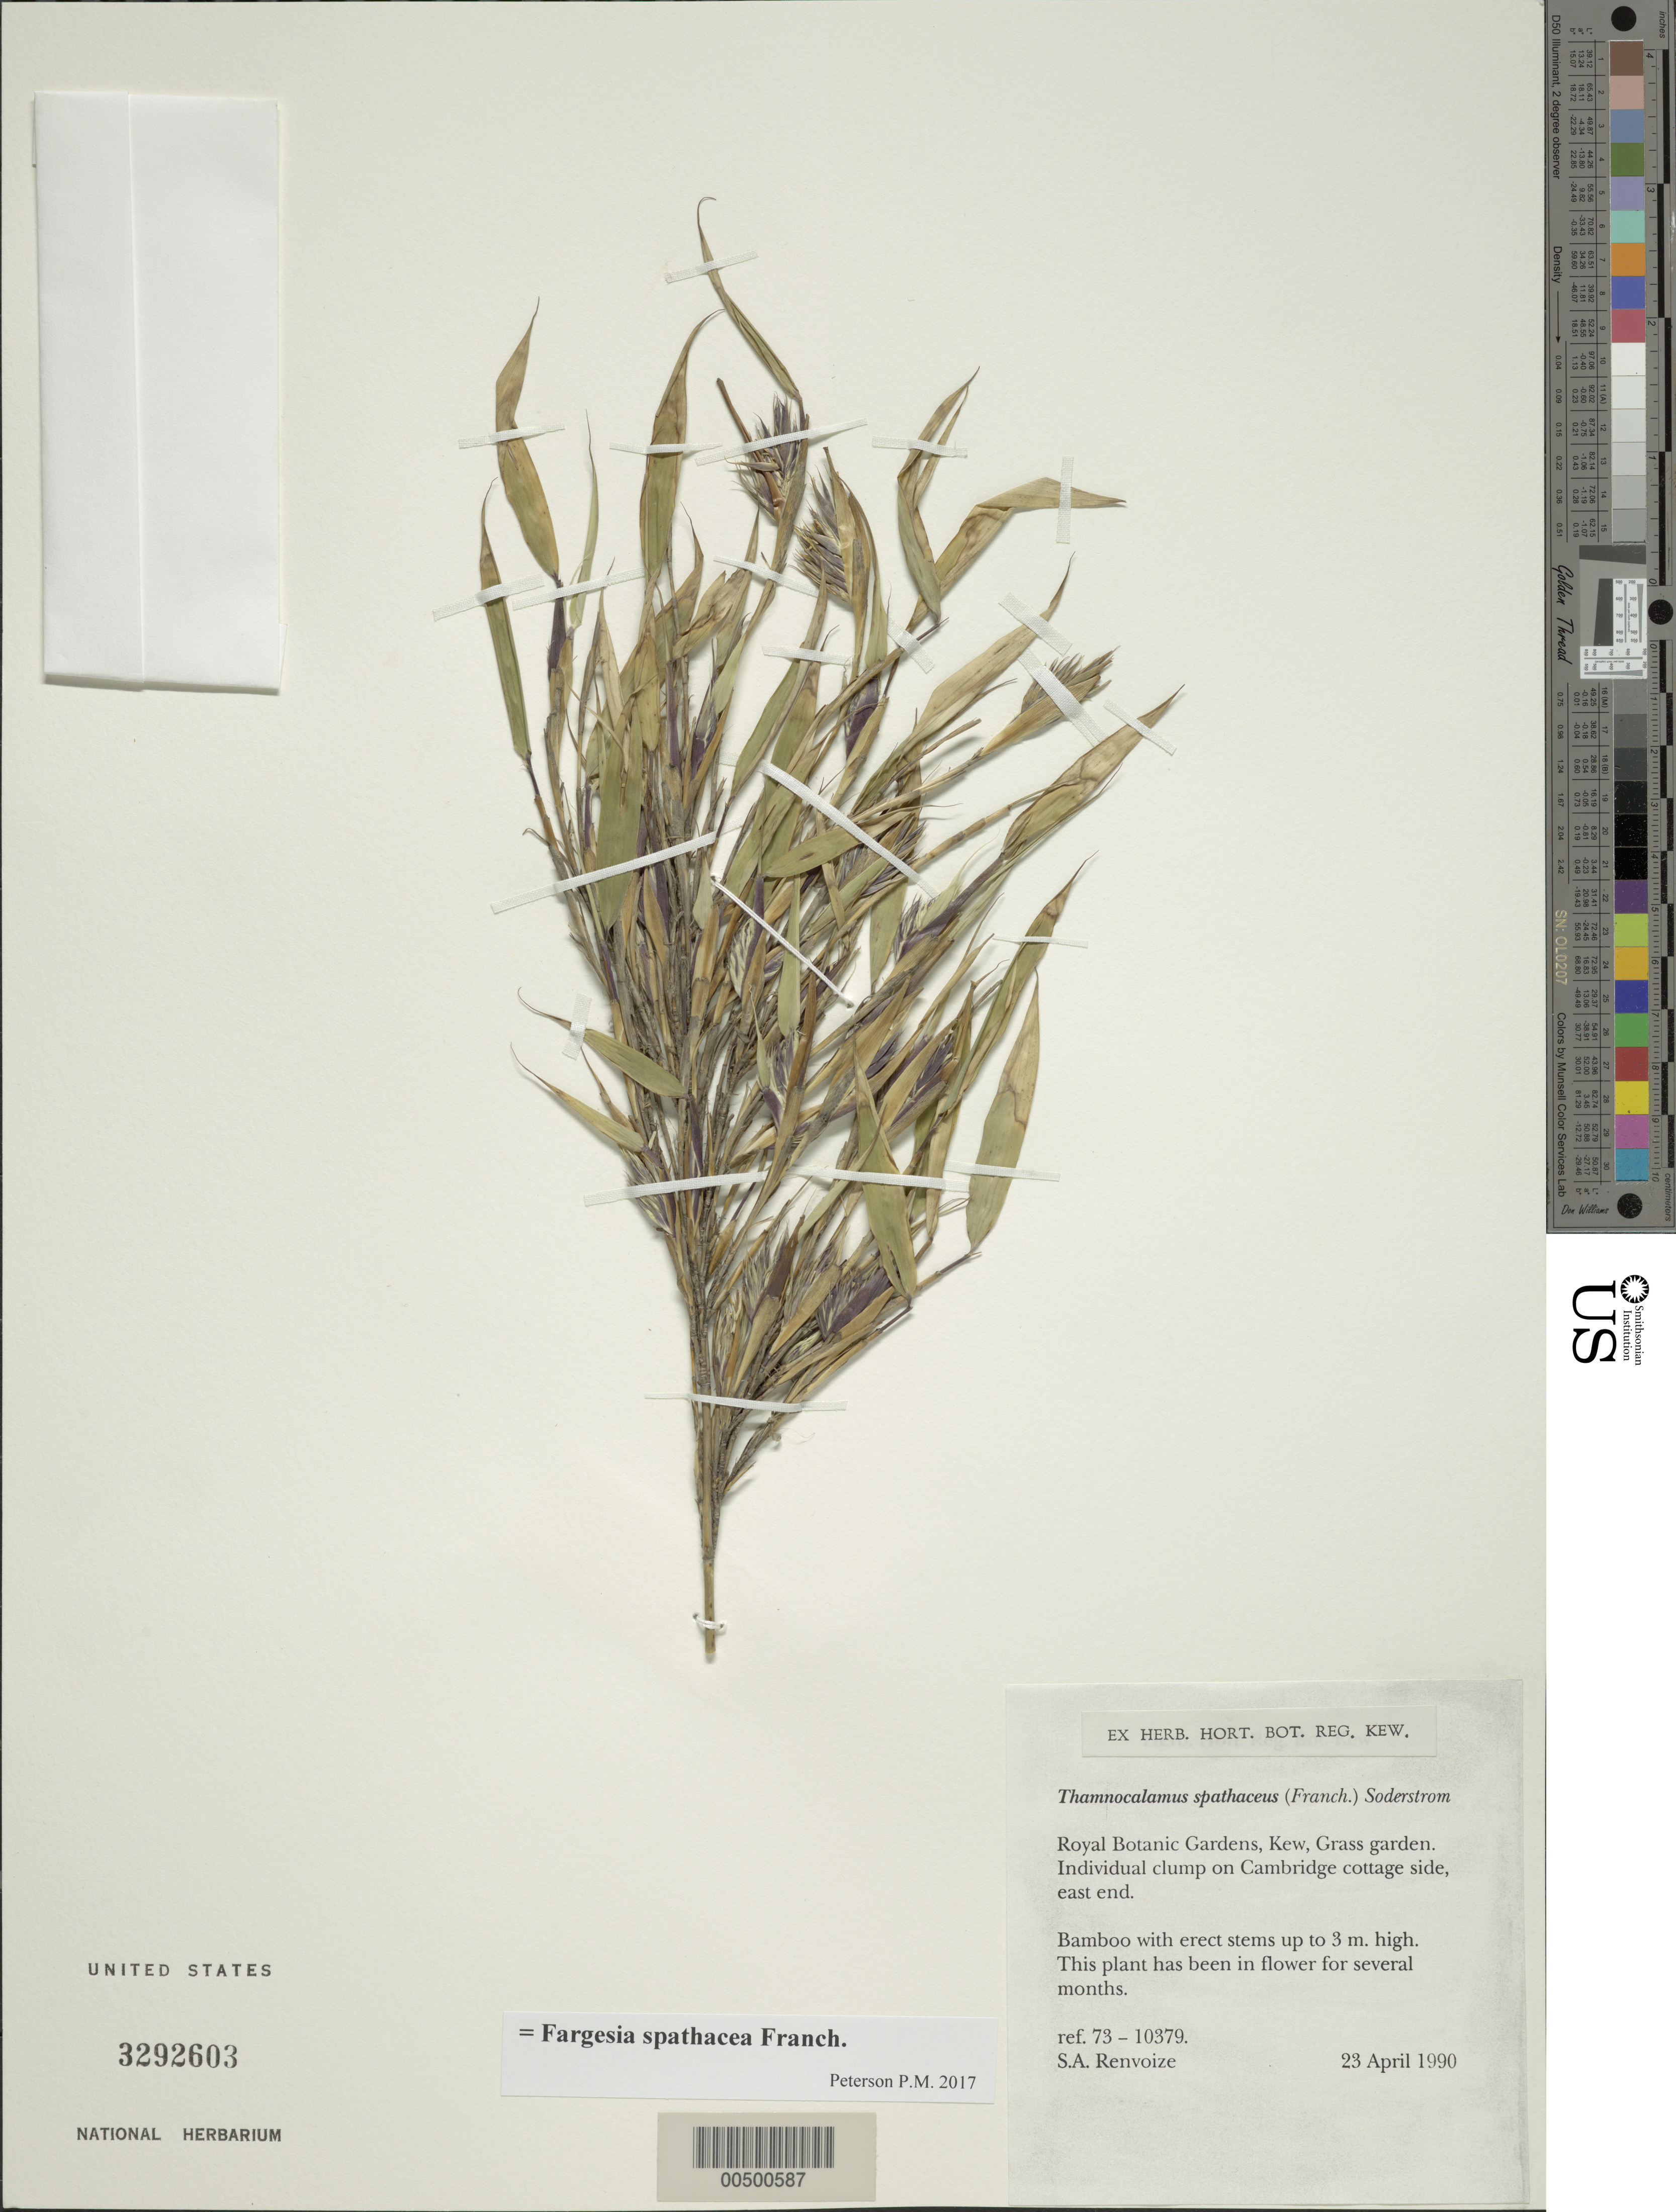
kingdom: Plantae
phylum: Tracheophyta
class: Liliopsida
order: Poales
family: Poaceae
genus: Fargesia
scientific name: Fargesia spathacea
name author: Franch.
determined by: Poaceae Reorganization Project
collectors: S. A. Renvoize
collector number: Ref. 73 - 10379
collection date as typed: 23 Apr 1990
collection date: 1990-04-23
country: United Kingdom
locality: Royal botanic gardens, kew, grass garden. individual clump on cambridge cottage side, east end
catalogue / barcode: US 3292603